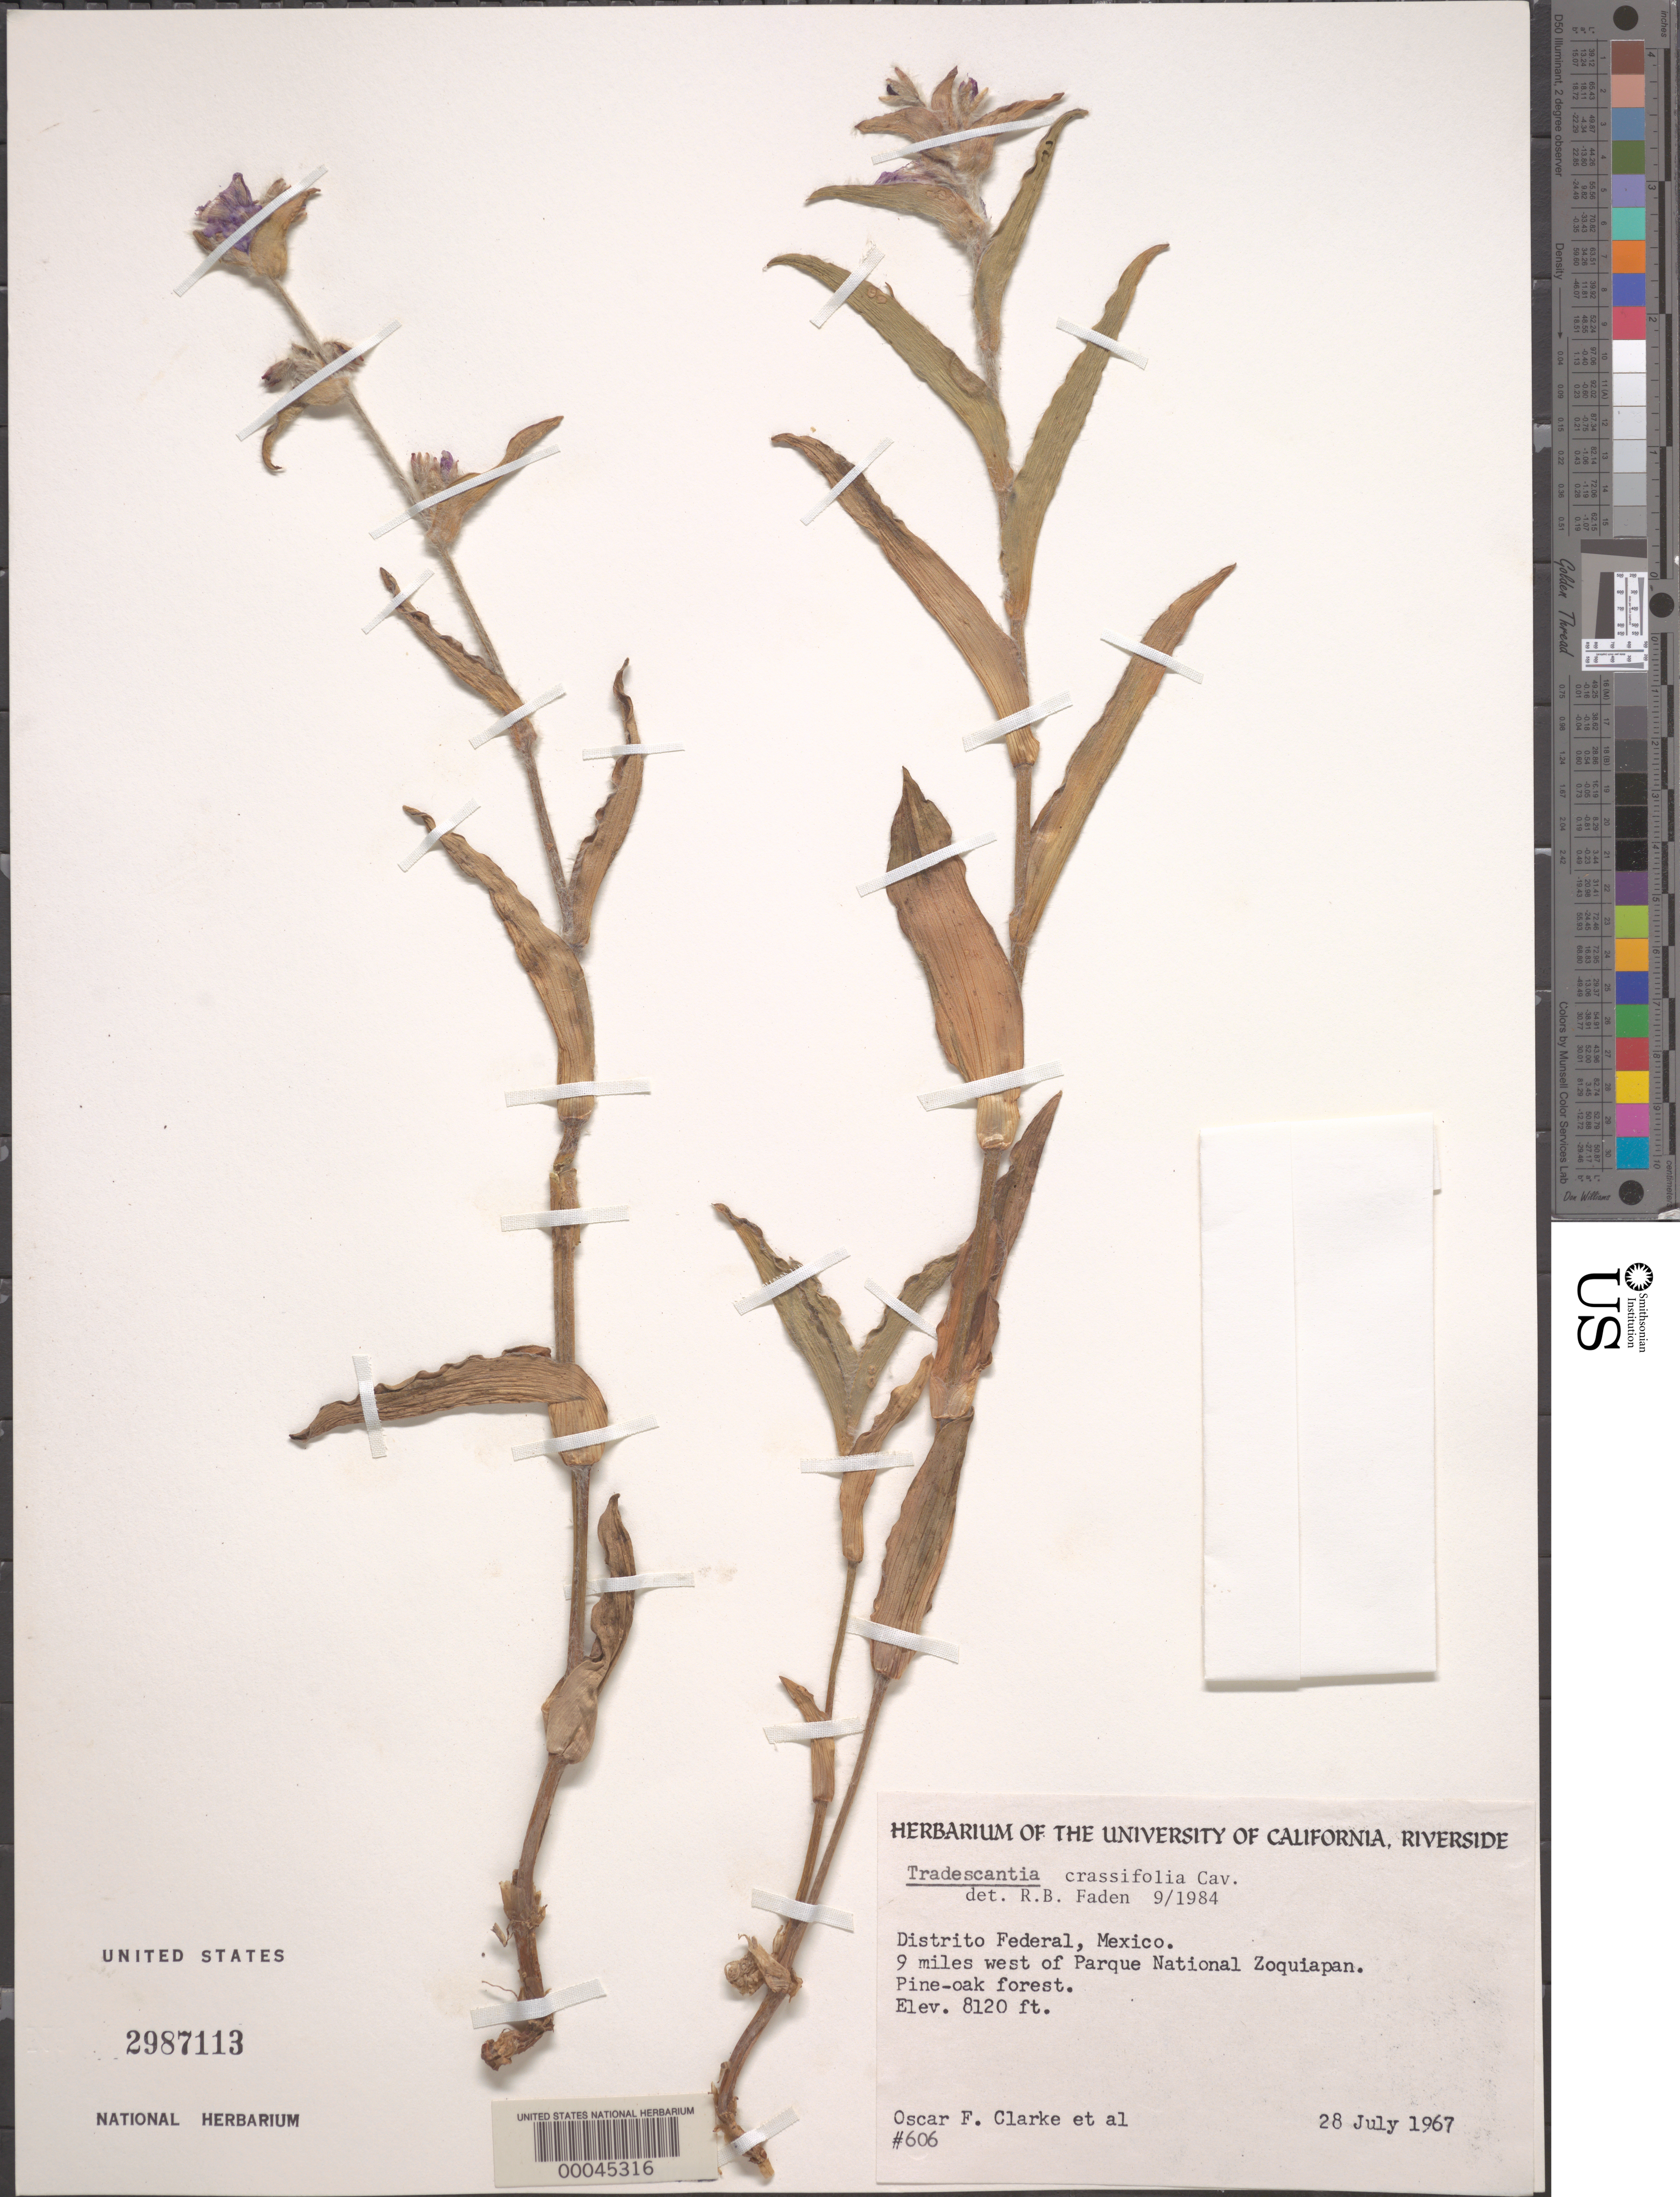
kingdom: Plantae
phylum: Tracheophyta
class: Liliopsida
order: Commelinales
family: Commelinaceae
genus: Tradescantia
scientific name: Tradescantia crassifolia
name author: Cav.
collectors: O. F. Clarke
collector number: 606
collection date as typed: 28 Jul 1967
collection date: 1967-07-28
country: Mexico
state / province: Distrito Federal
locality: W of Parque Nacional Zoquiapan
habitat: Pine-oak forest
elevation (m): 2477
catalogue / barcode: US 2987113